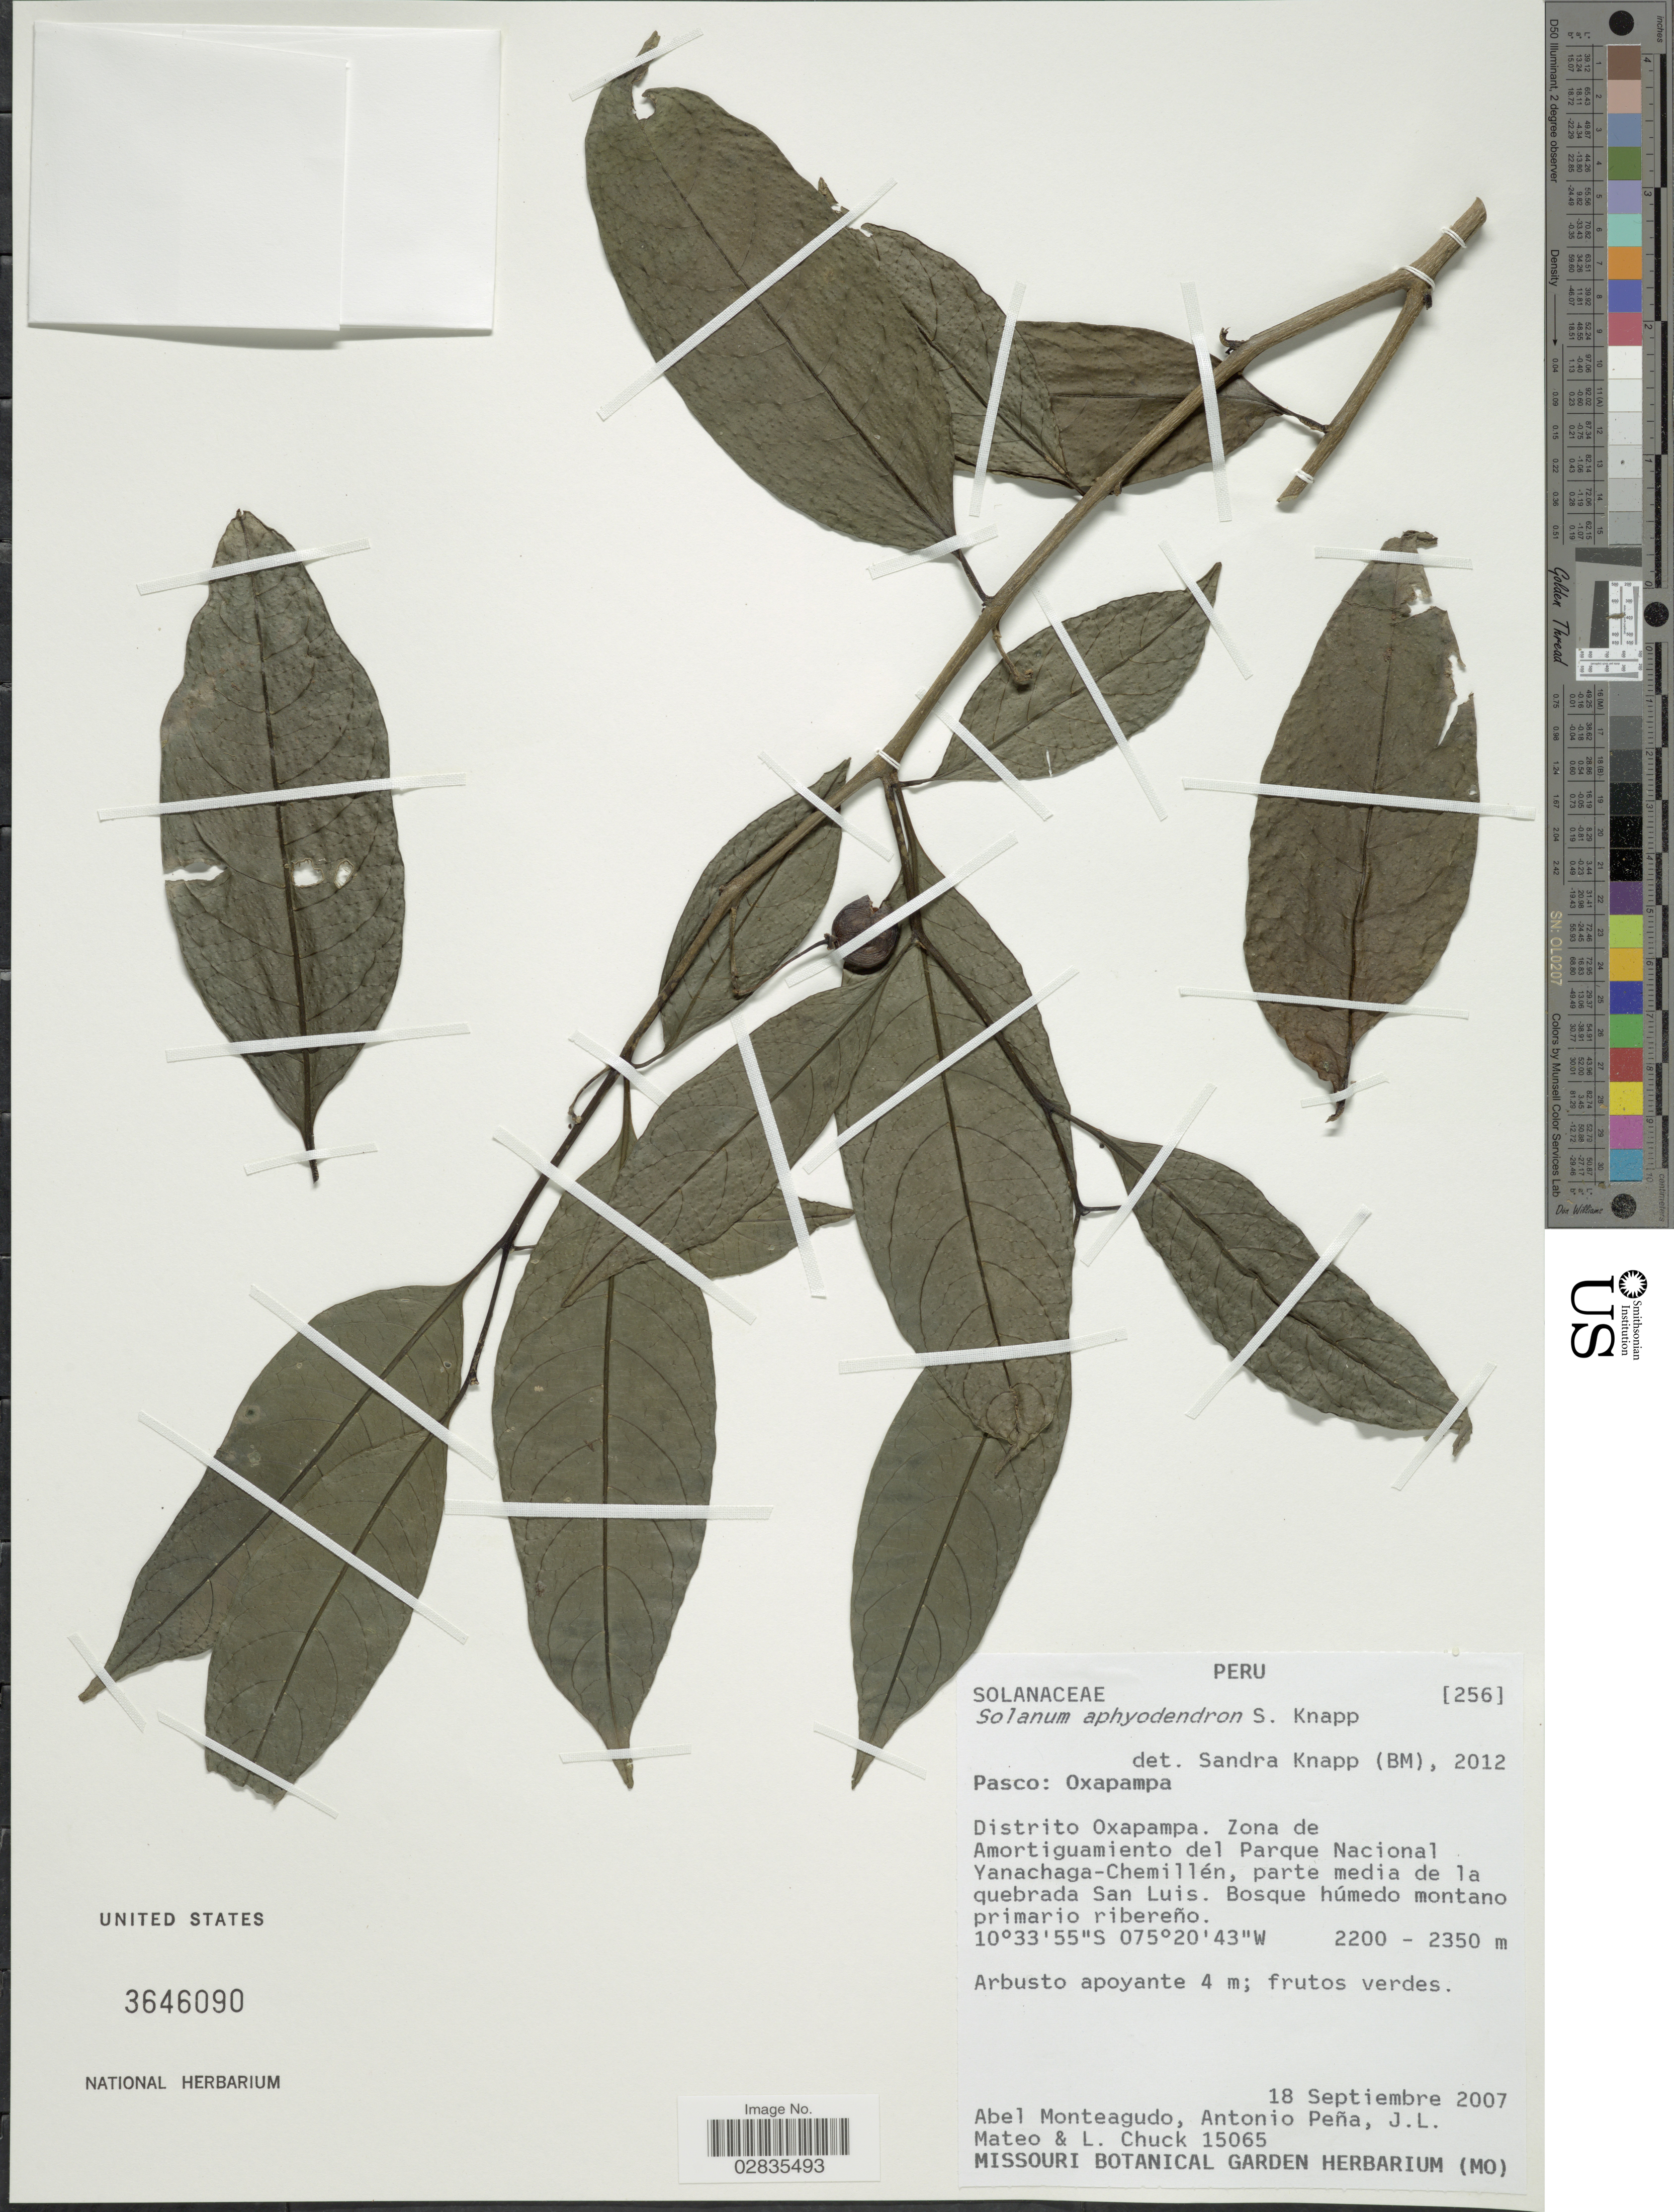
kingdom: Plantae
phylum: Tracheophyta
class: Magnoliopsida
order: Solanales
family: Solanaceae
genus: Solanum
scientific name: Solanum aphyodendron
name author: S. Knapp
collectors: A. Monteagudo, A. Peña, J. Mateo & L. Chuck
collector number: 15065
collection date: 2007-09-18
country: Peru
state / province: Pasco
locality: Oxapampa, Distrito Oxapampa, Zona de Amortiguamiento del Parque Nacional Yanachaga-Chemillén, parte media de la quebrada San Luis.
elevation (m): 2200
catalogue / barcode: US 3646090